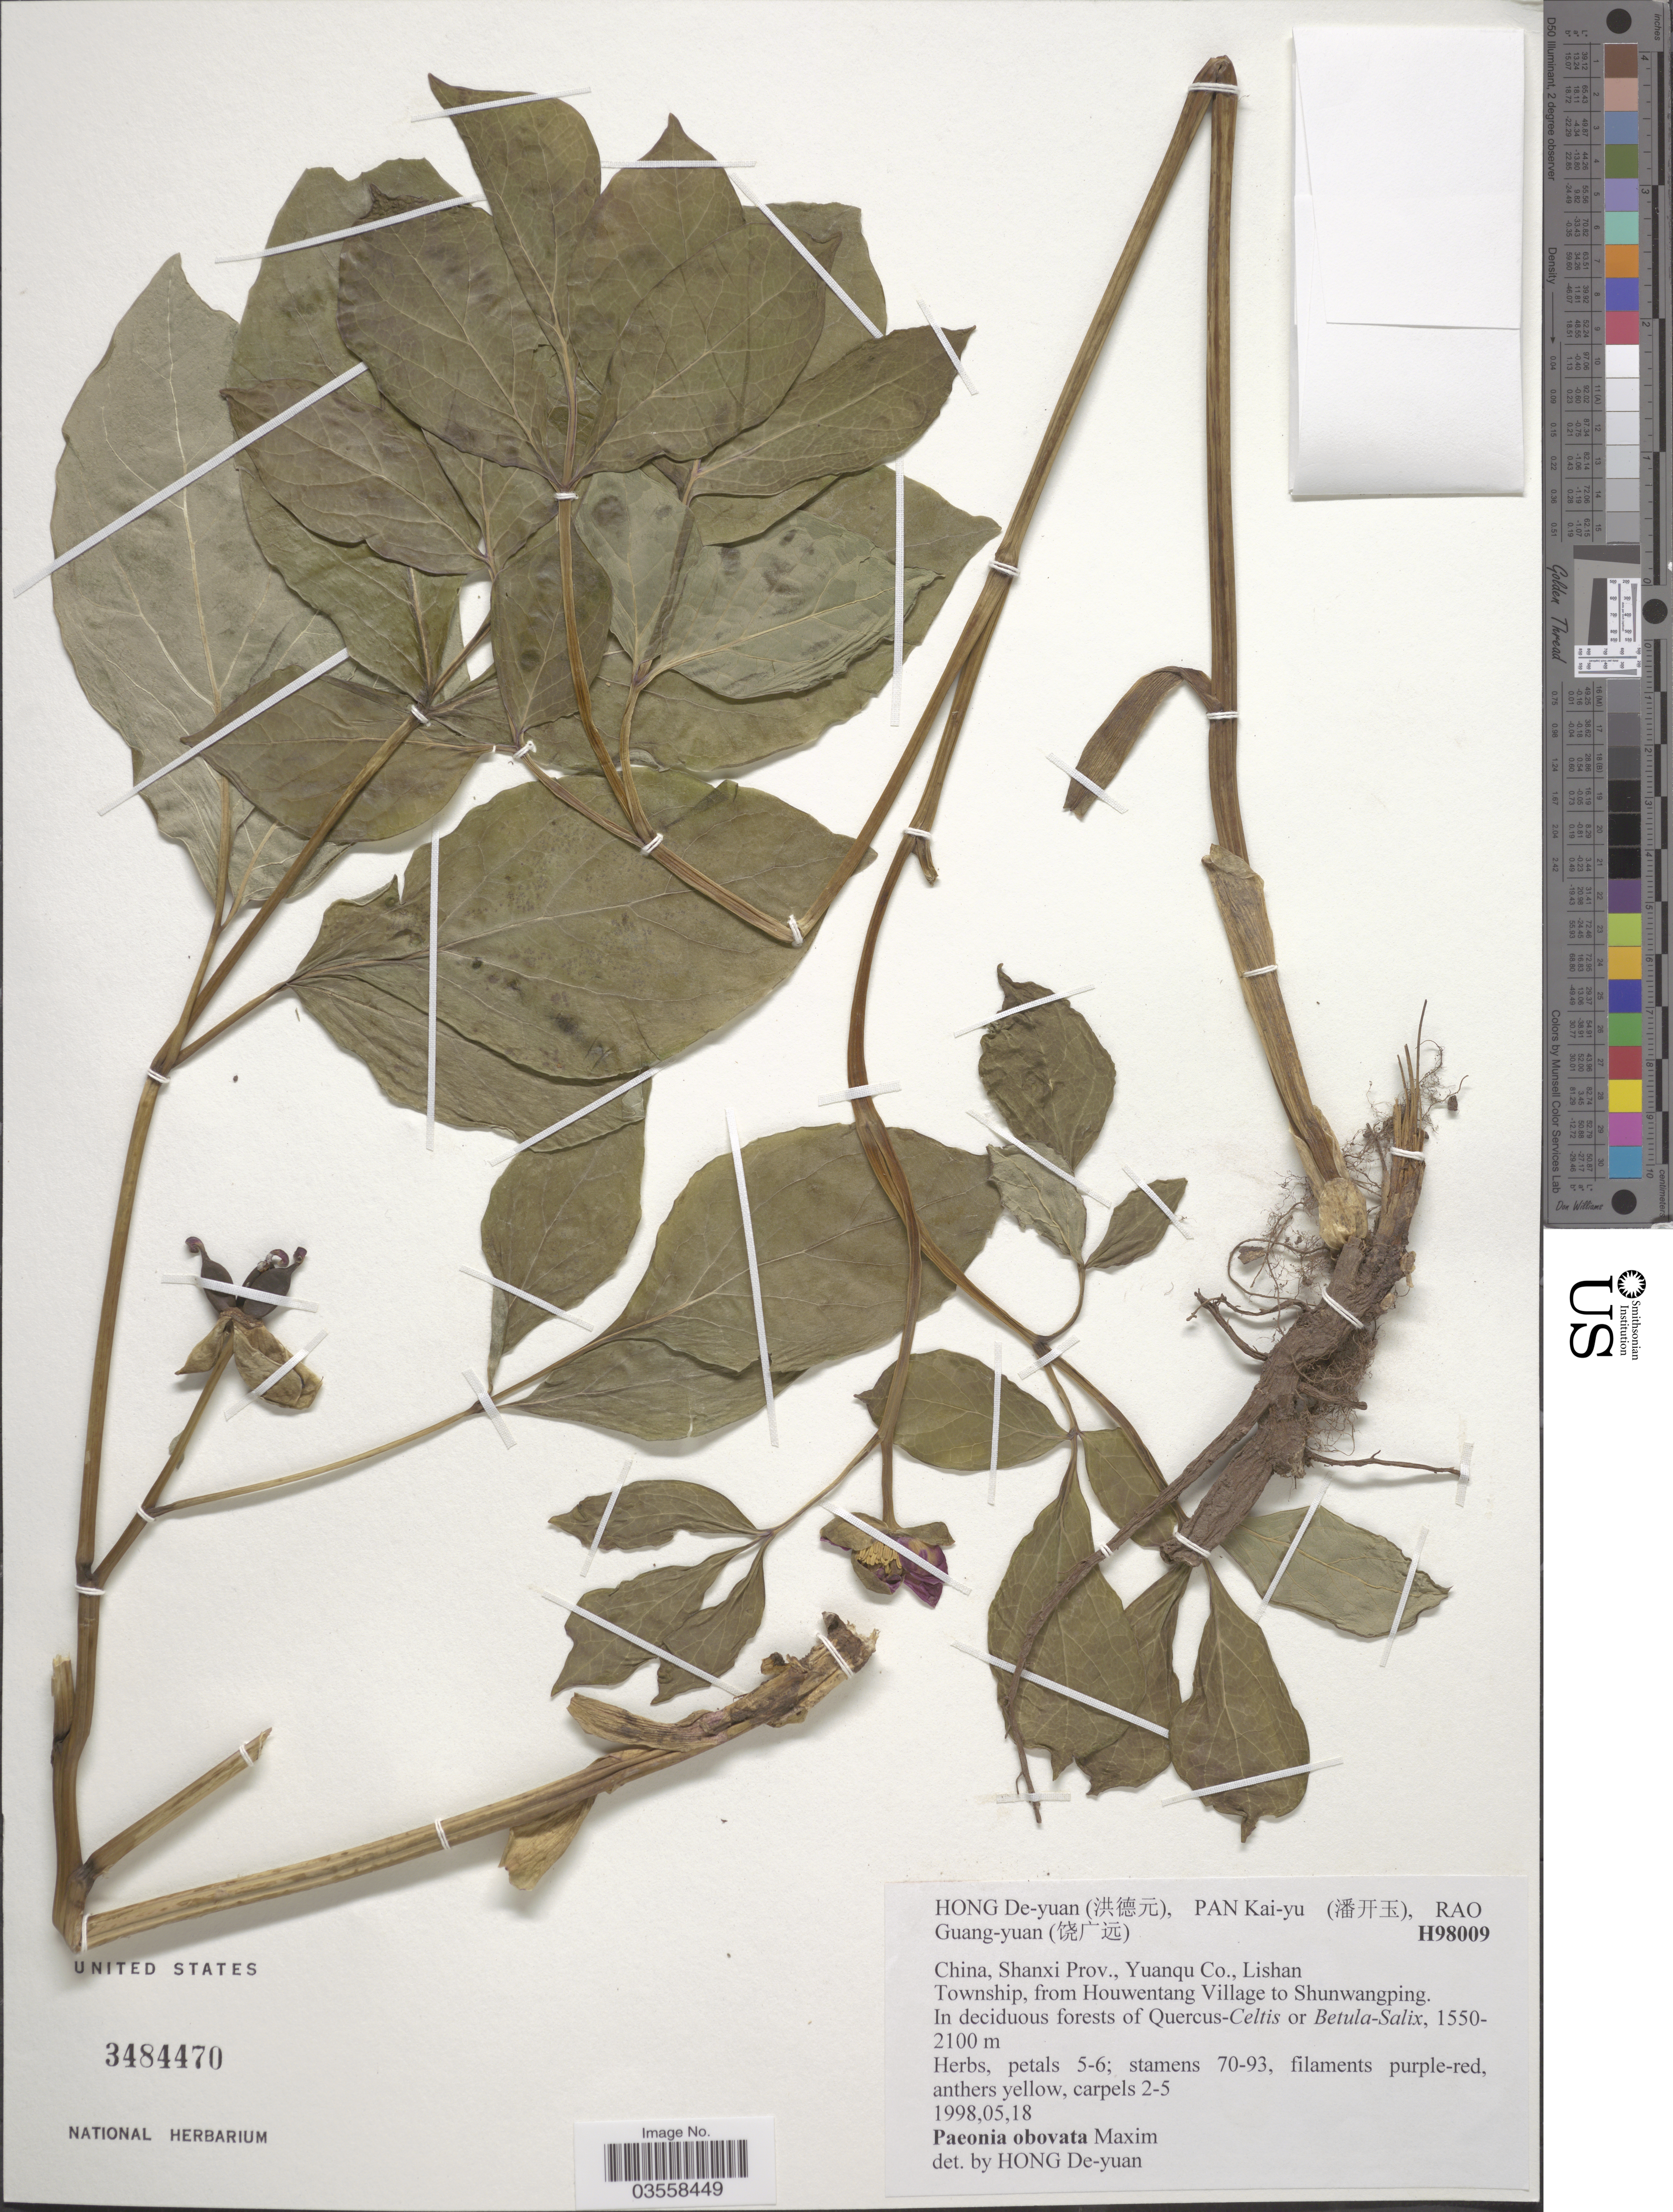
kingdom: Plantae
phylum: Tracheophyta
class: Magnoliopsida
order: Saxifragales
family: Paeoniaceae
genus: Paeonia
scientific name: Paeonia obovata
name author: Maxim.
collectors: D.-Y. Hong, K. Pan & Rao Guang-yuan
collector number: H98009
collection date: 1998-05-18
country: China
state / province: Shanxi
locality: Yuanqu Co., Lishan Township, from Houwentang Village to Shunwangping.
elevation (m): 1550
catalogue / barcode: US 3484470